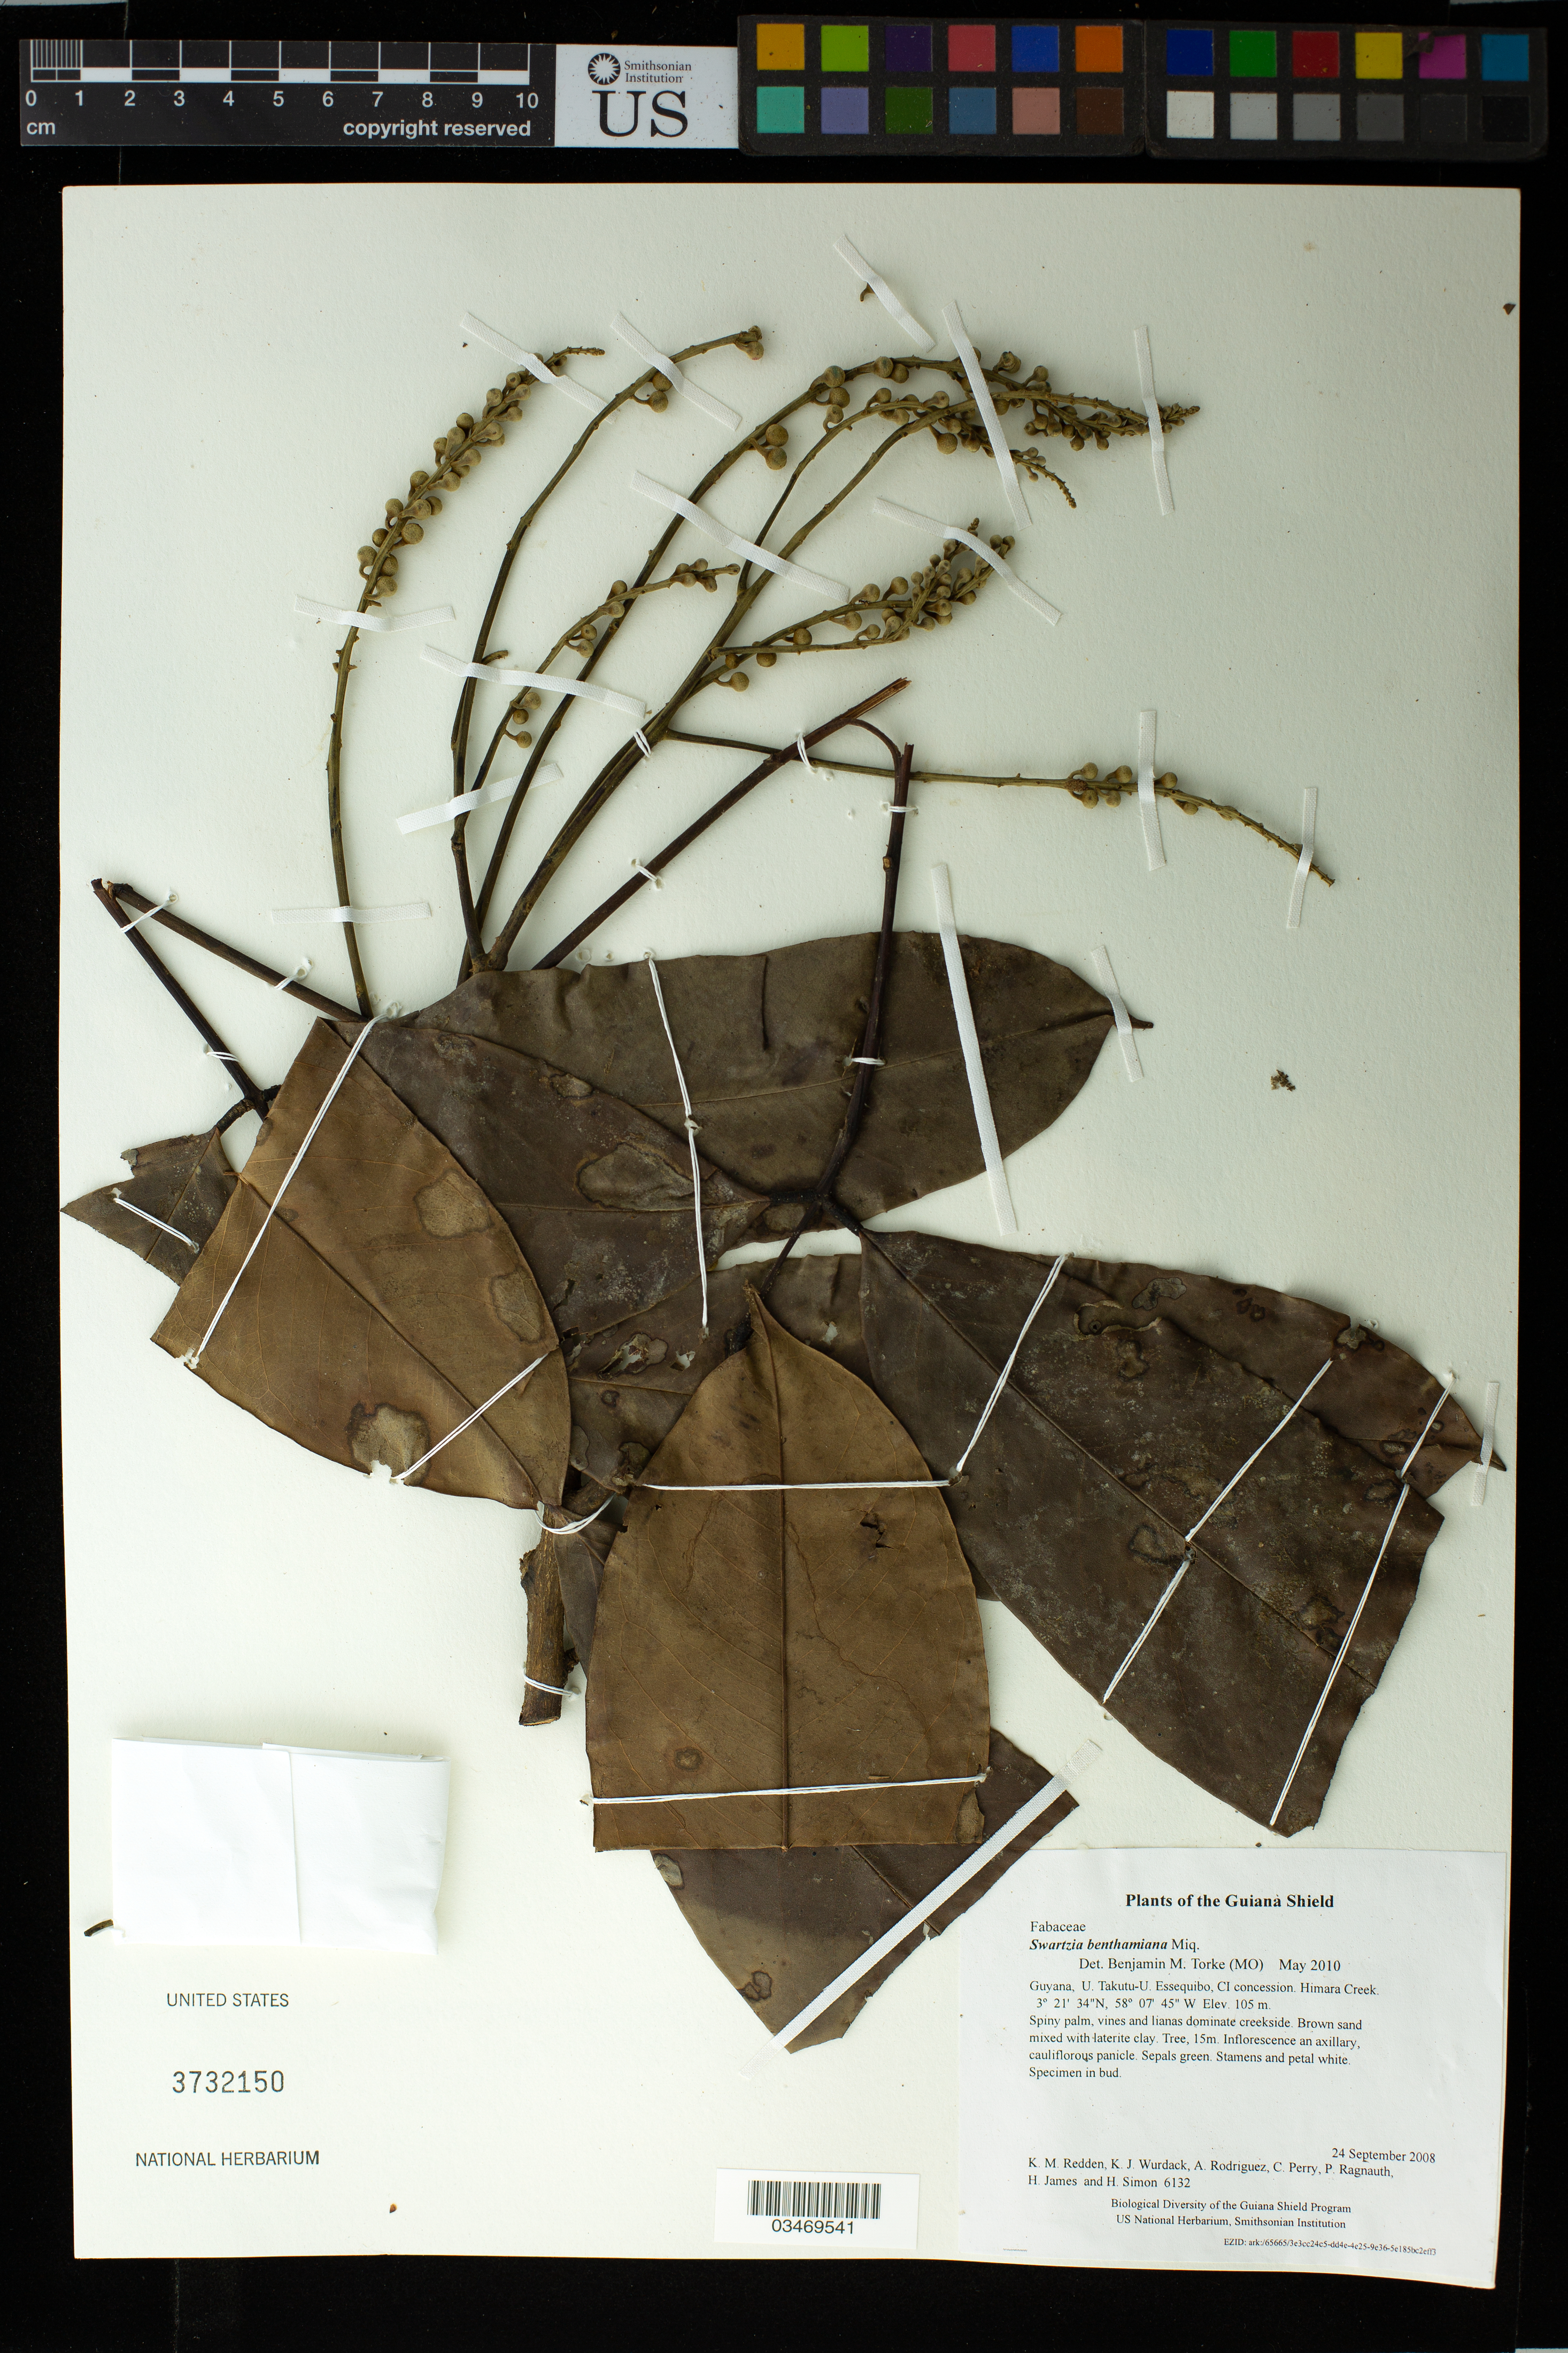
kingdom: Plantae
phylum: Tracheophyta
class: Magnoliopsida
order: Fabales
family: Fabaceae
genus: Swartzia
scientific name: Swartzia benthamiana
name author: Miq.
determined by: Torke, B. M., (MO)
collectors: K. M. Redden, K. Wurdack, A. Rodriguez, C. Perry, P. Ragnauth, H. James & H. Simon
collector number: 6132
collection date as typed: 24 September 2008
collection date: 2008-09-24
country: Guyana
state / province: U. Takutu-U. Essequibo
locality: CI concession. Himara Creek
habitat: Spiny palm, vines and lianas dominate creekside. Brown sand mixed with laterite clay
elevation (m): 105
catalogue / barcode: US 3732150